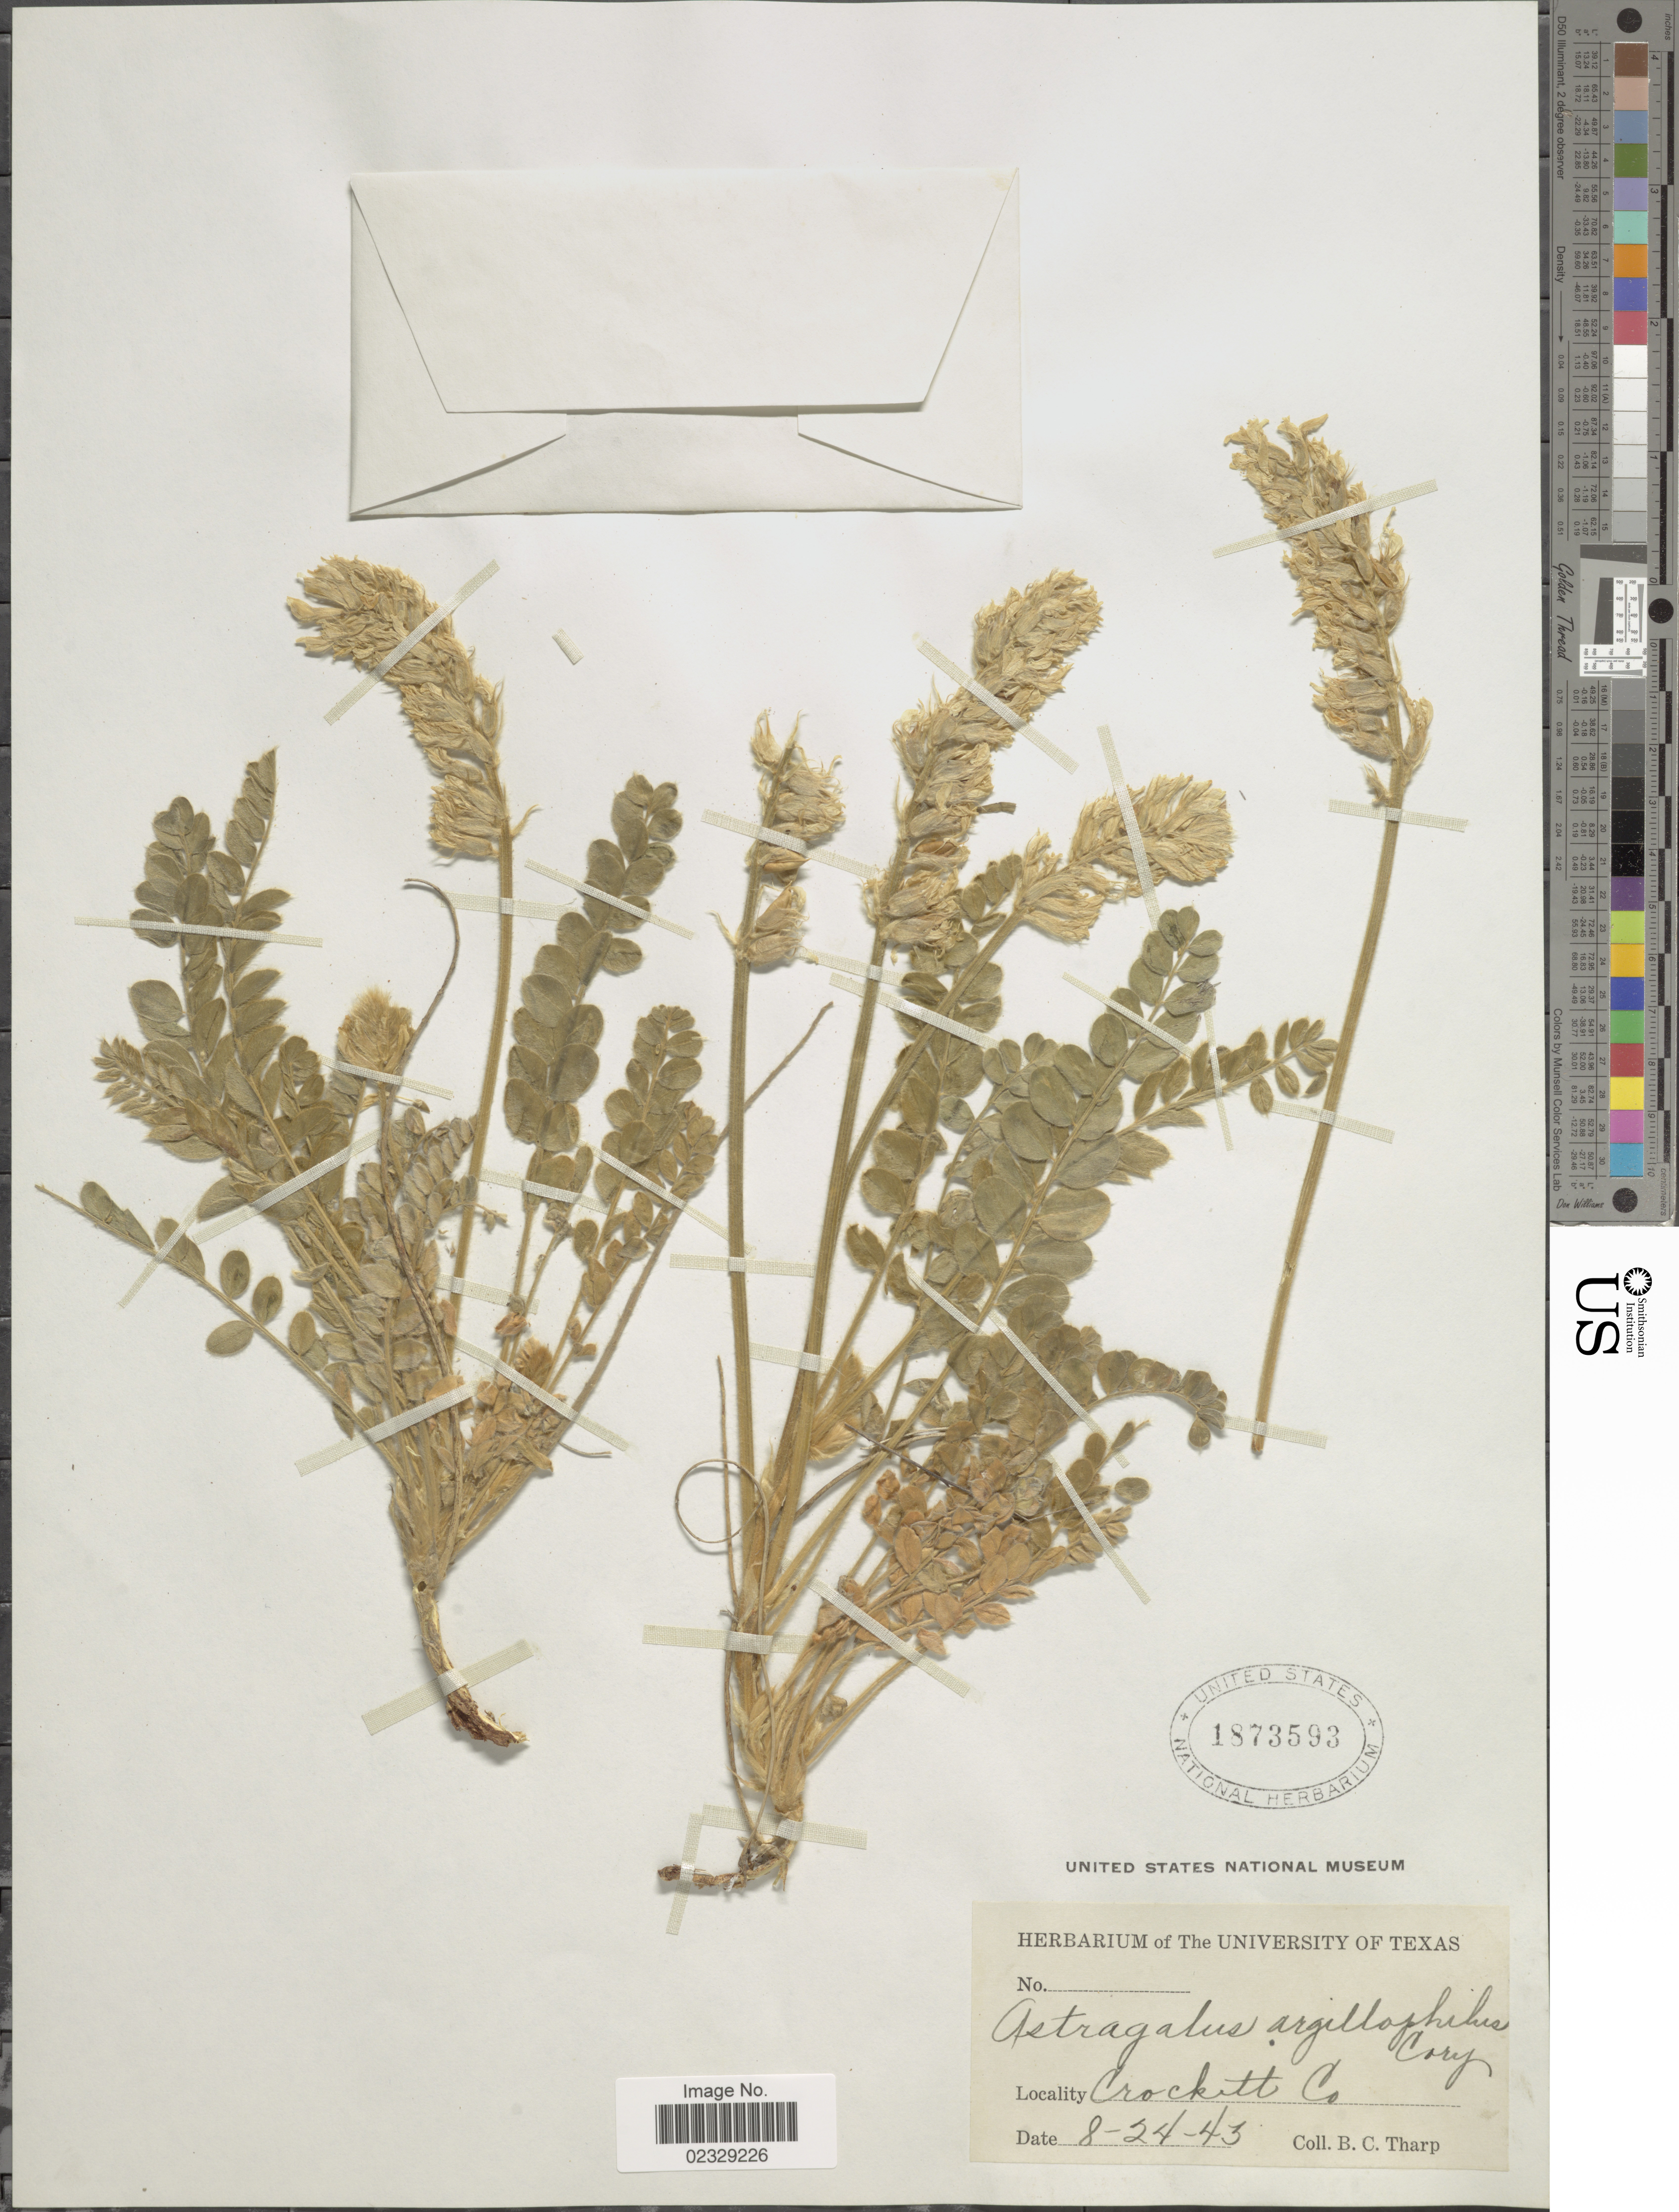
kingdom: Plantae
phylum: Tracheophyta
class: Magnoliopsida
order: Fabales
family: Fabaceae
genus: Astragalus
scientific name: Astragalus argillophilus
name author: Cory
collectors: B. C. Tharp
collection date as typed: Transcribed d/m/y: 24/8/43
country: United States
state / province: Texas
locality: Crockett Co.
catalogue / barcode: US 1873593